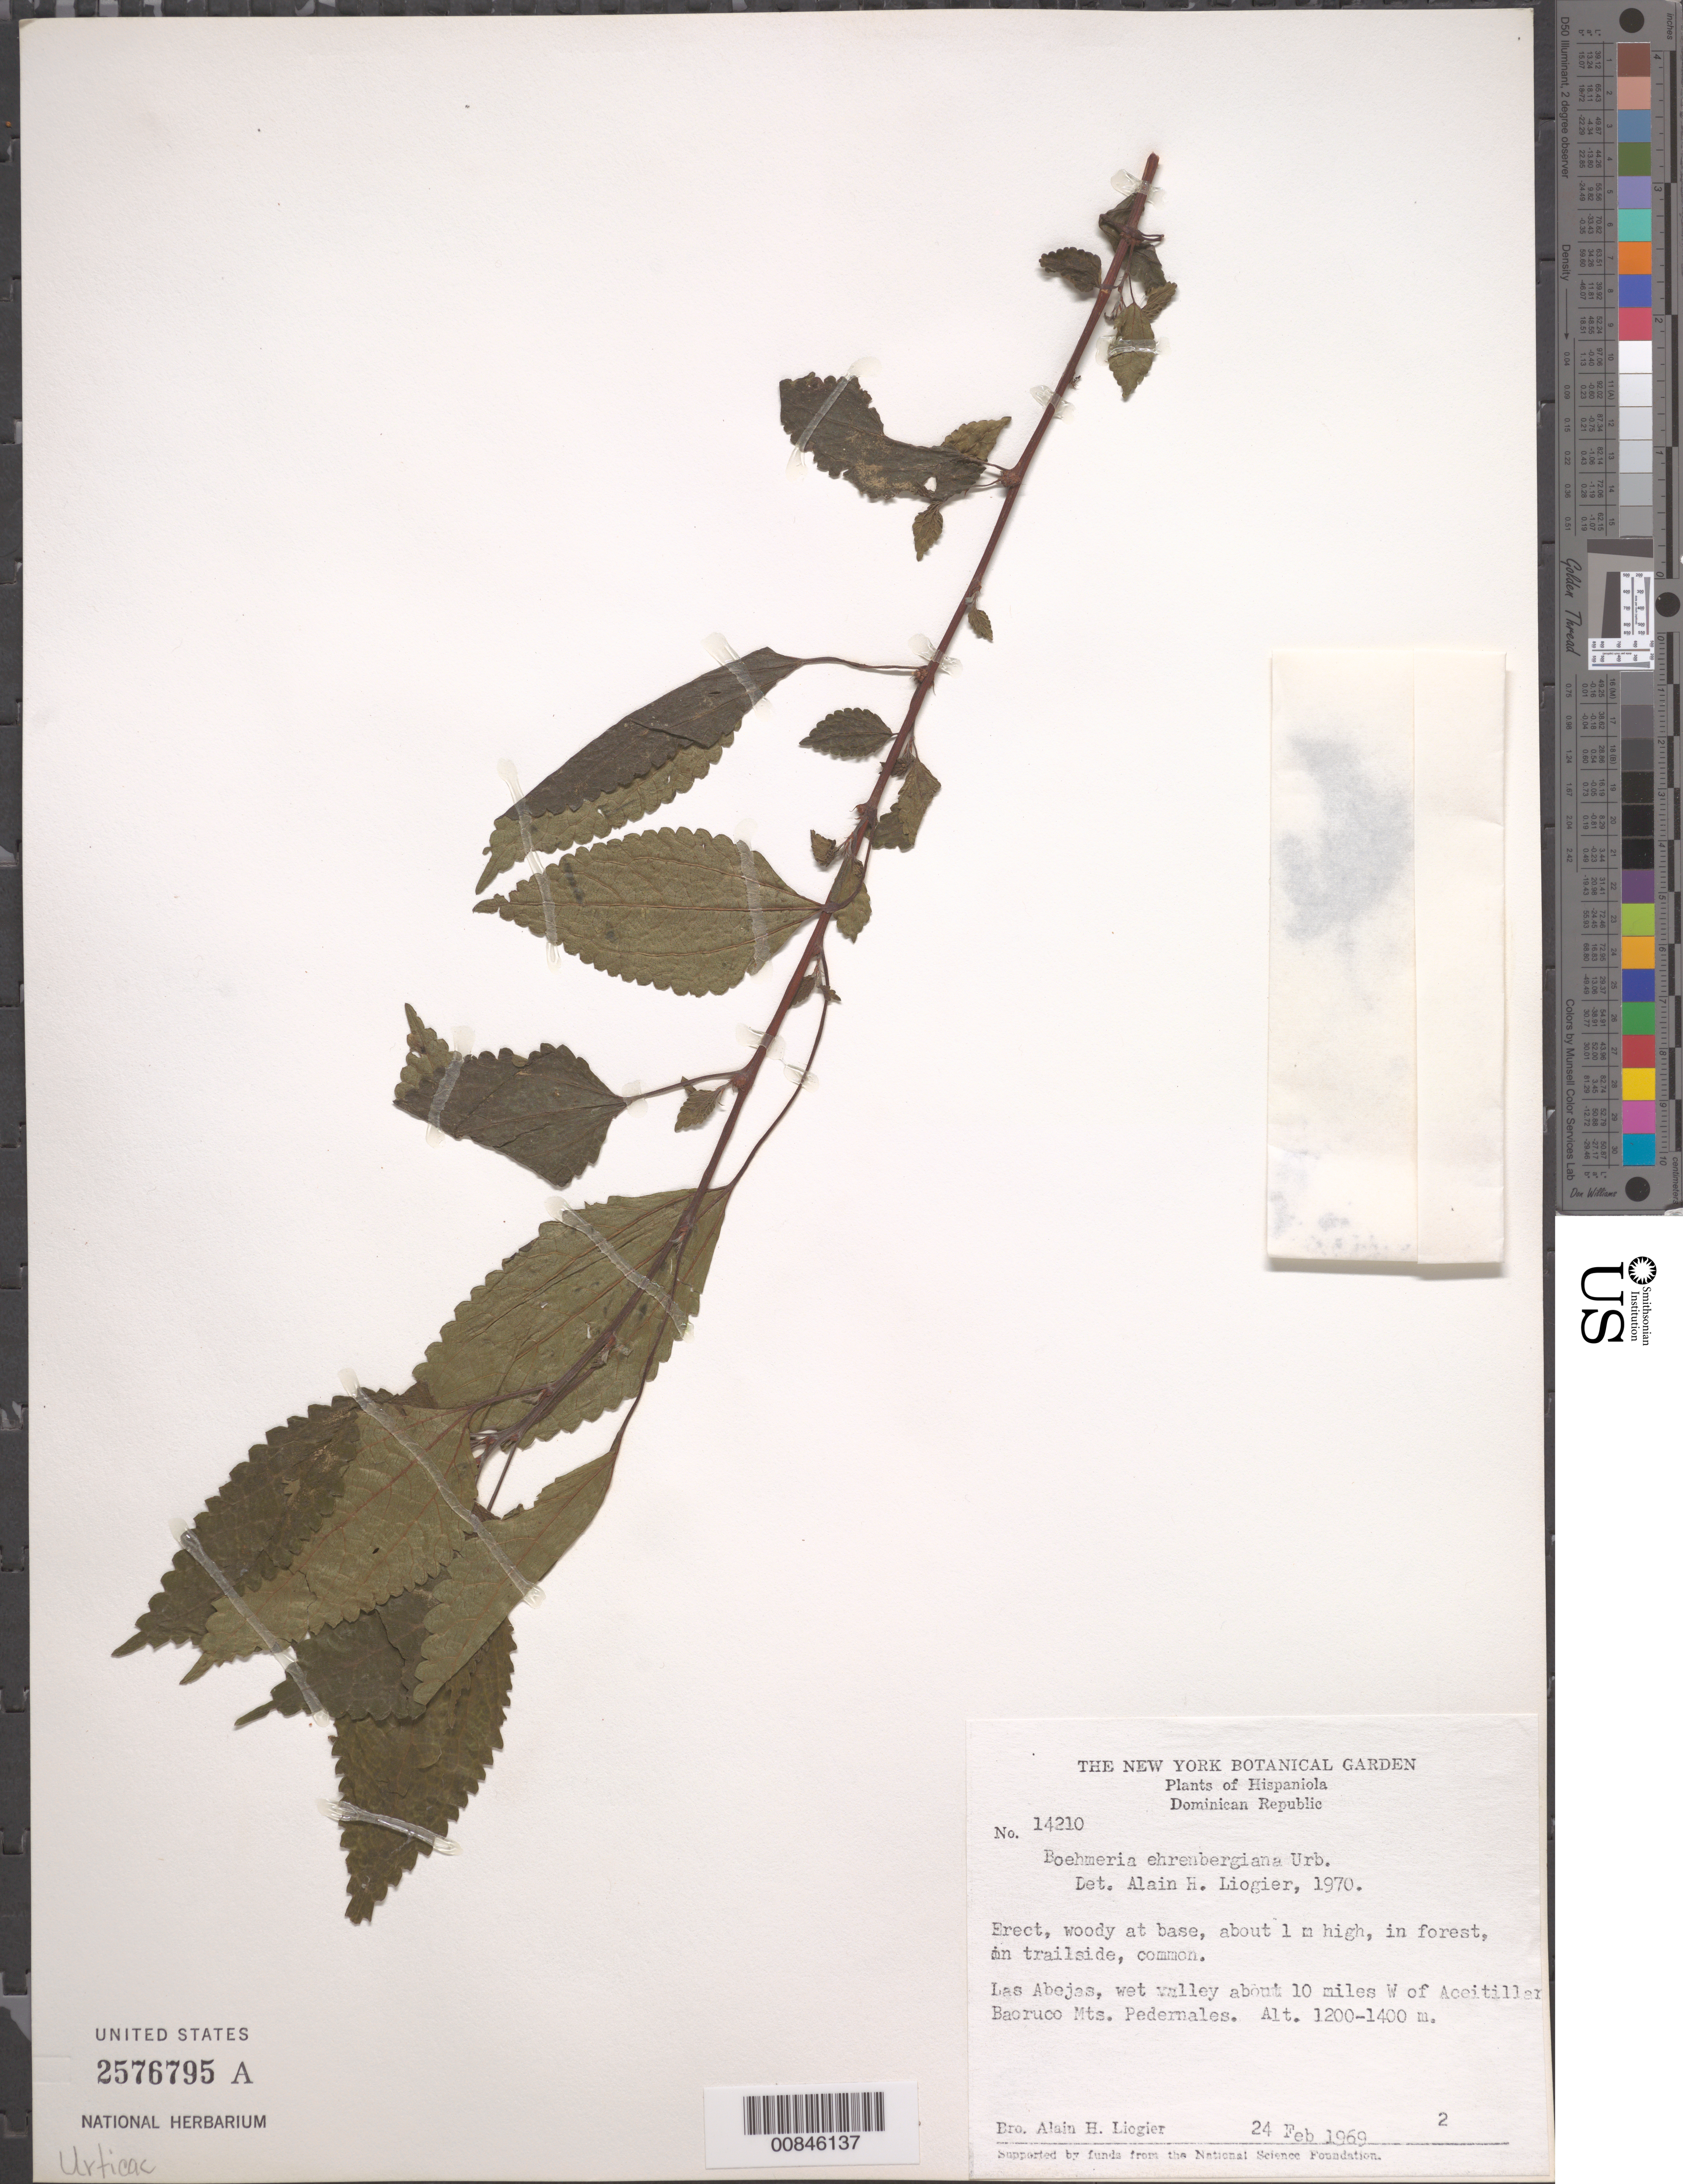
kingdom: Plantae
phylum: Tracheophyta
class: Magnoliopsida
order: Rosales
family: Urticaceae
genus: Boehmeria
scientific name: Boehmeria ehrenbergiana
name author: Urb.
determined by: Liogier, Alain H.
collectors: A. H. Liogier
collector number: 14210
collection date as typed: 24 Feb 1969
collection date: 1969-02-24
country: Dominican Republic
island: Hispaniola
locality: Las Abejas, wet valley, about 10 miles W of Aceitillar, Baoruco Mts., Pedernales.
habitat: In forest, in trailside.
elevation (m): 1200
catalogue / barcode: US 2576795A